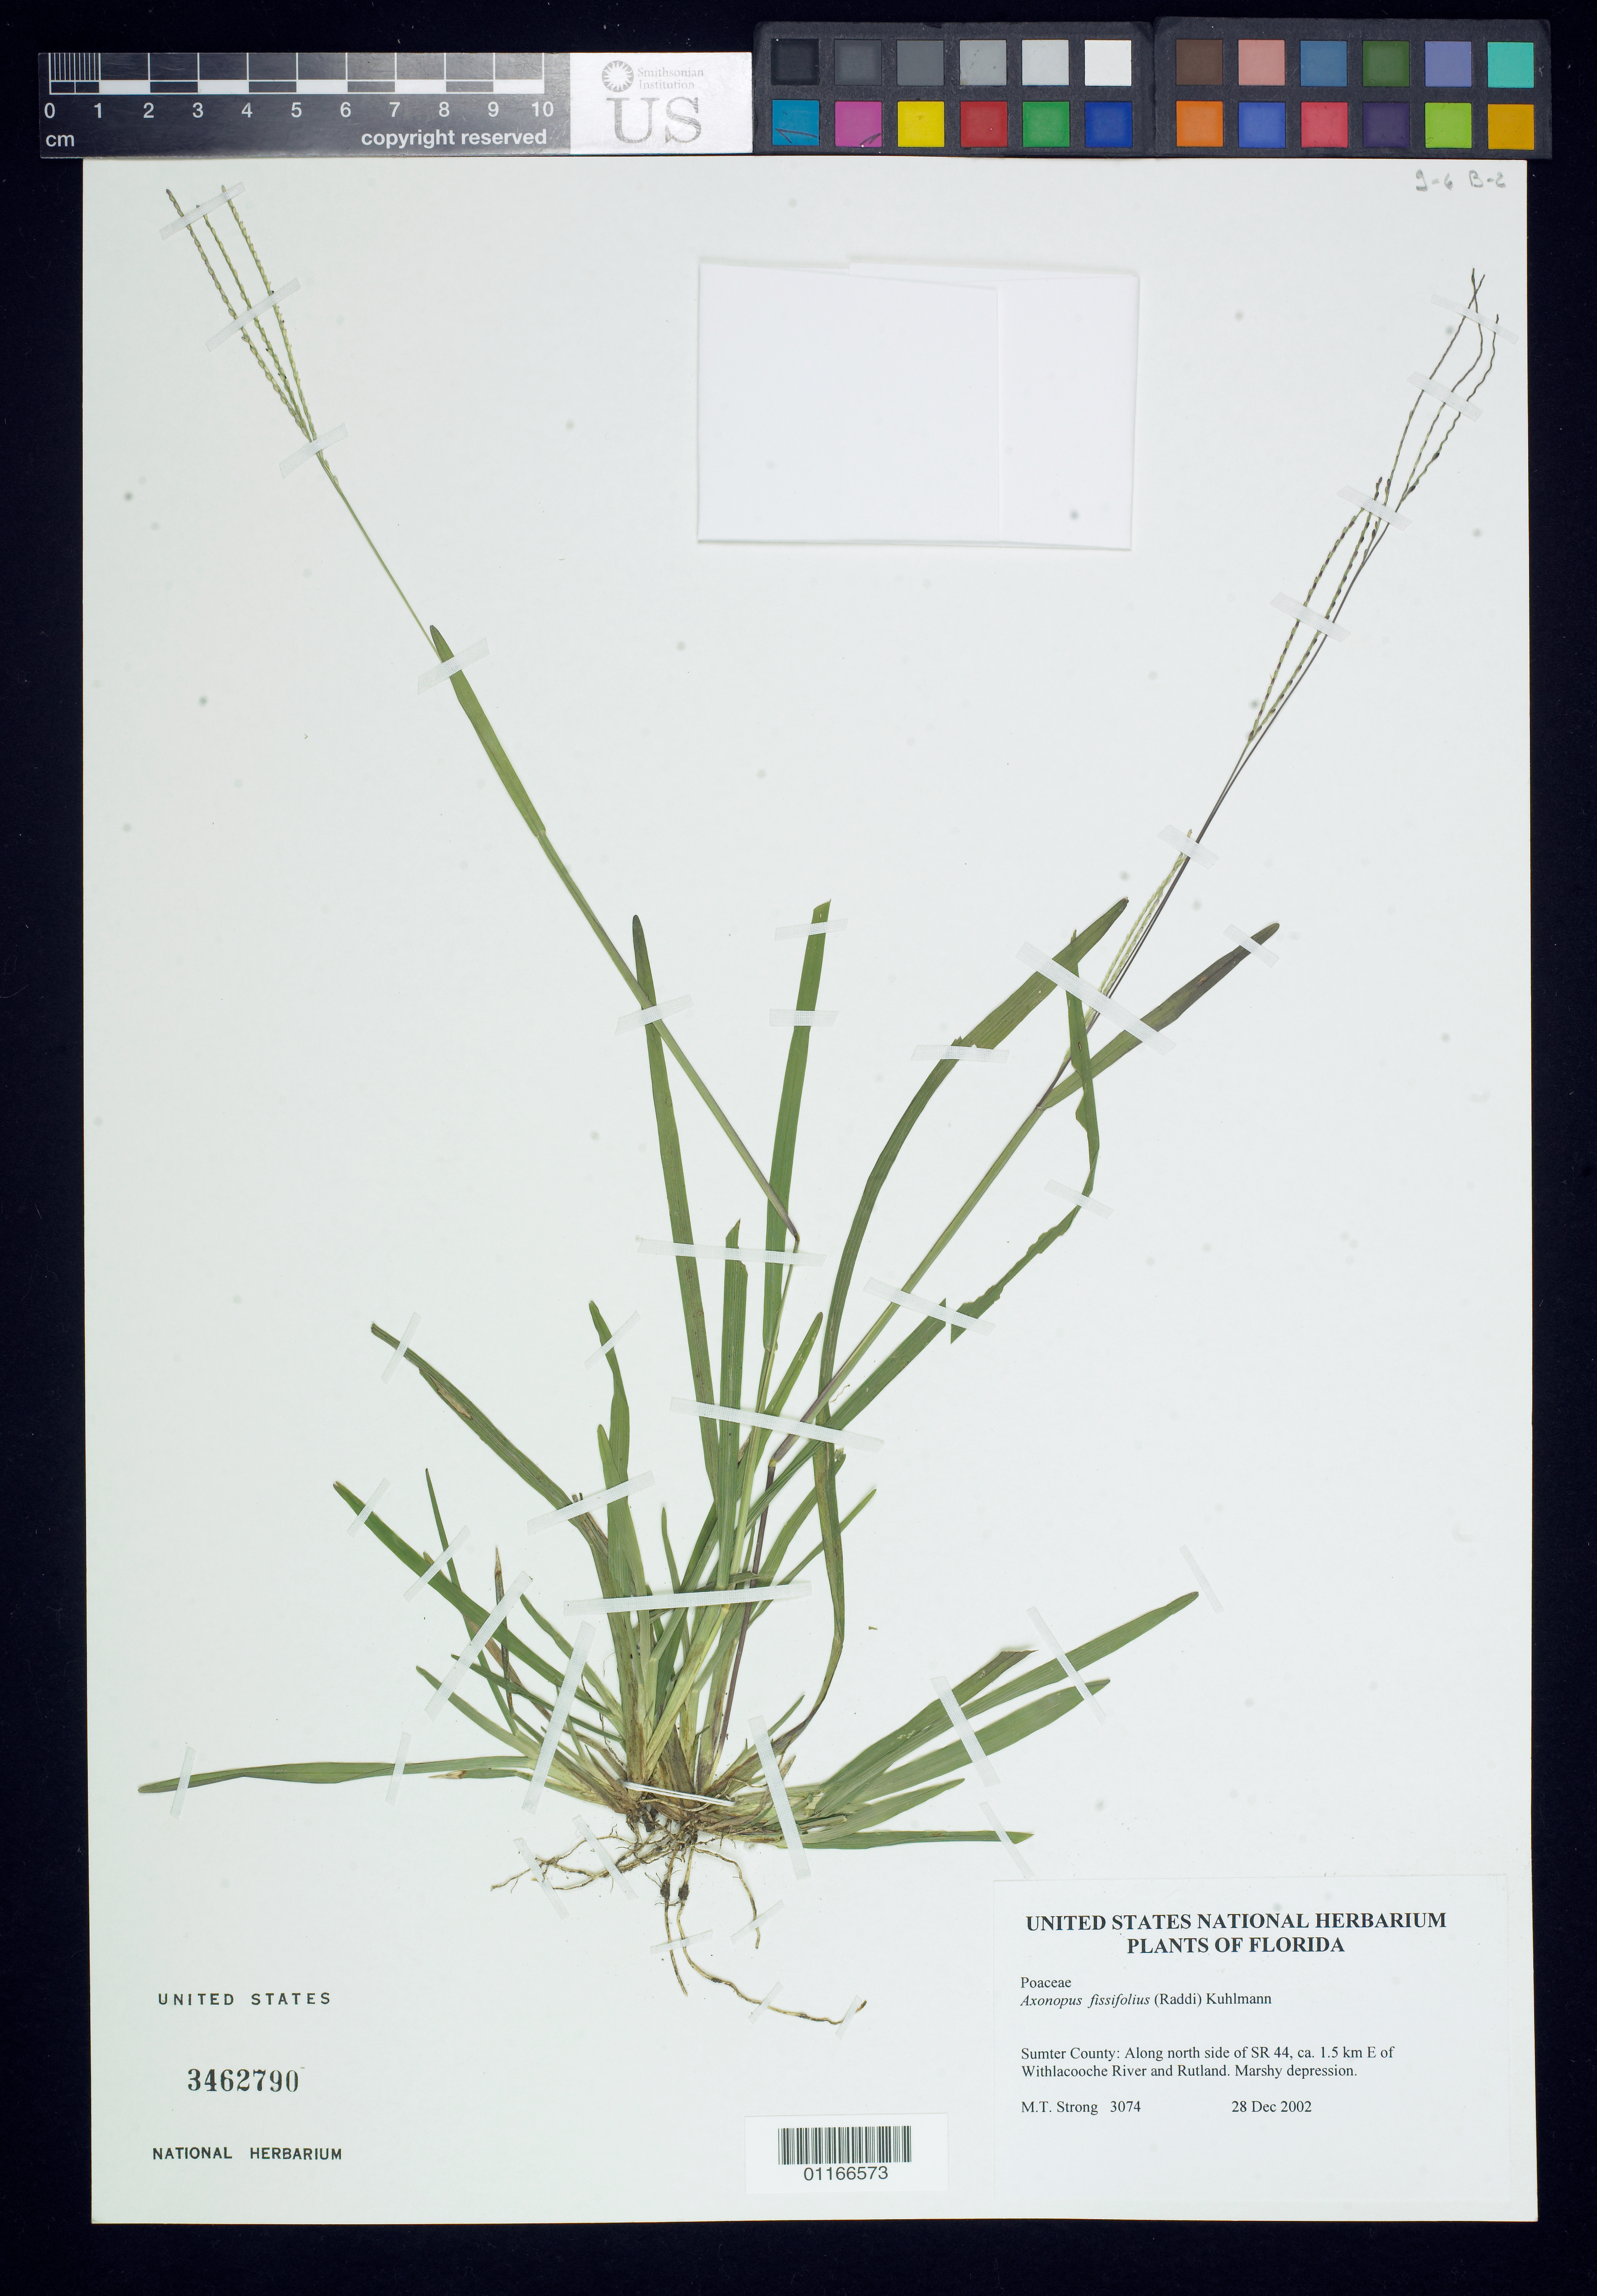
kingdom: Plantae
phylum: Tracheophyta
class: Liliopsida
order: Poales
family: Poaceae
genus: Axonopus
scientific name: Axonopus fissifolius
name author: (Raddi) Kuhlm.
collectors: M. T. Strong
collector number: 3074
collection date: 2002-12-28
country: United States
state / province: Florida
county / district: Sumter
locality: Along north side of SR 44, ca. 1.5 km of Withlacooche River and Rutland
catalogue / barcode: US 3462790